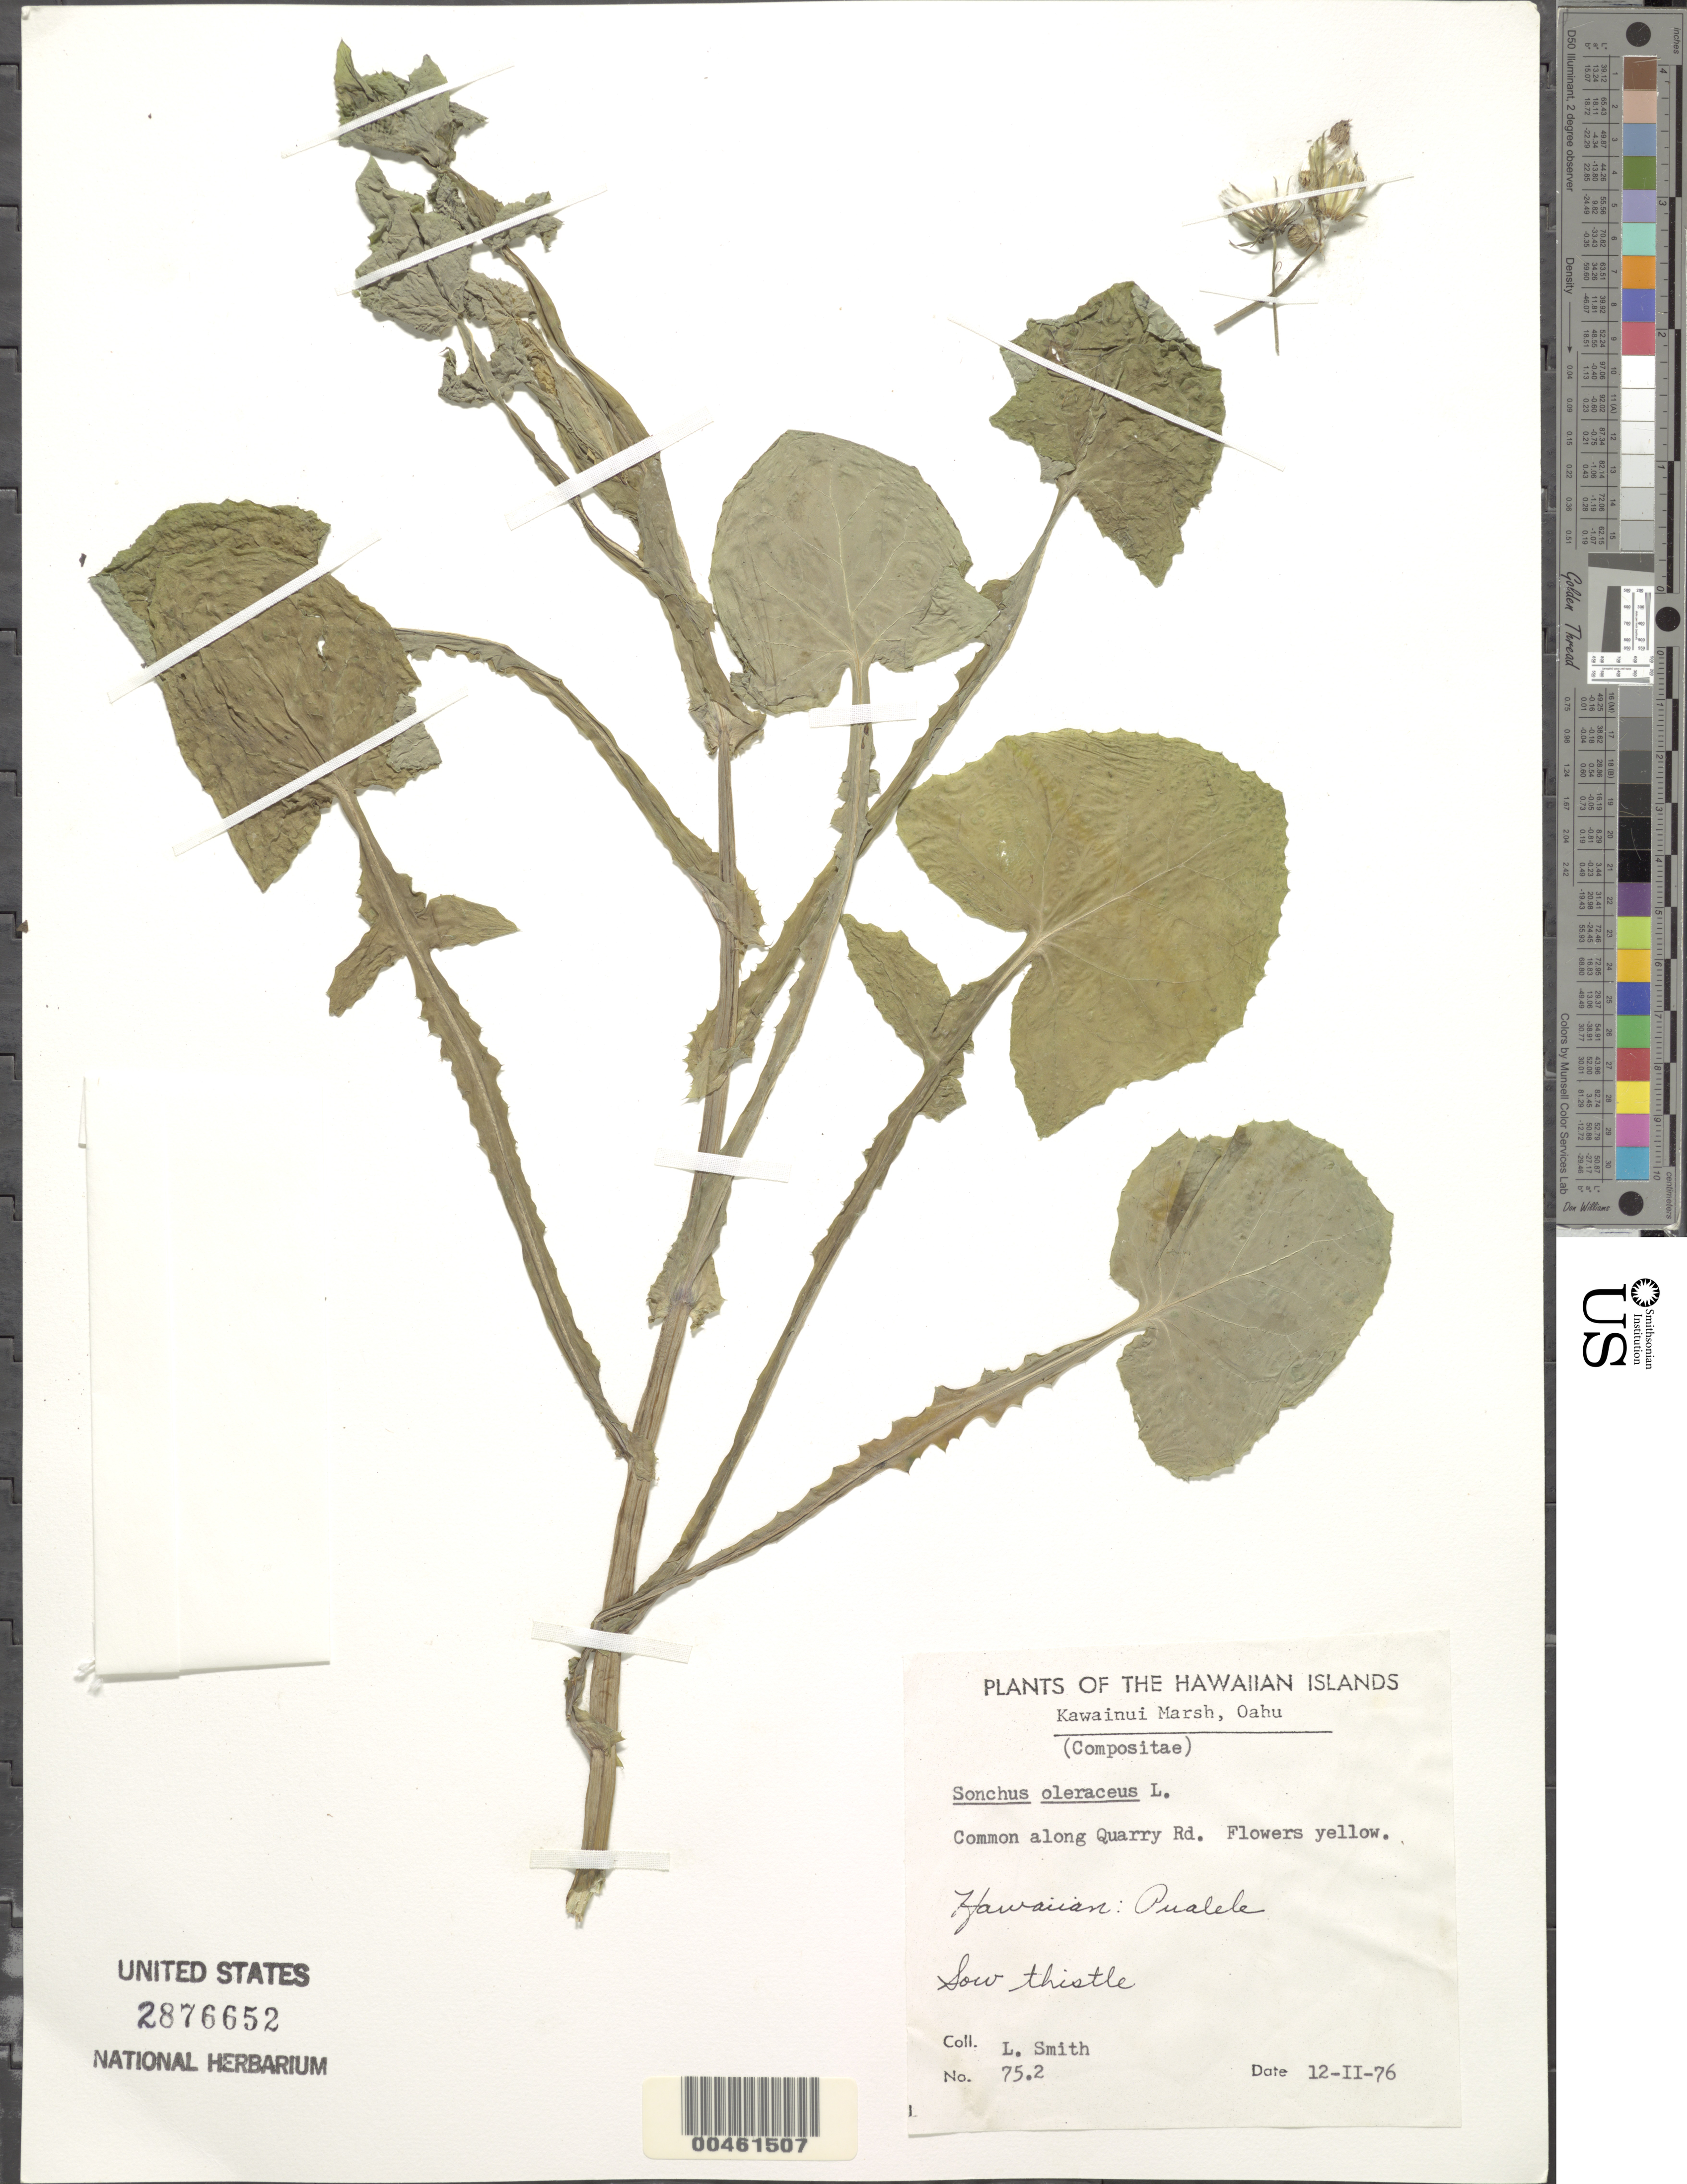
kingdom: Plantae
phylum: Tracheophyta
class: Magnoliopsida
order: Asterales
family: Asteraceae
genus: Sonchus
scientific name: Sonchus oleraceus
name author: L.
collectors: L. Smith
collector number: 75.2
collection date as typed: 12 Feb 1976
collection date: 1976-02-12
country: United States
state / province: Hawaii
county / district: Honolulu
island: Oahu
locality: Kawainui Marsh, along Quarry road.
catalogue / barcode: US 2876652